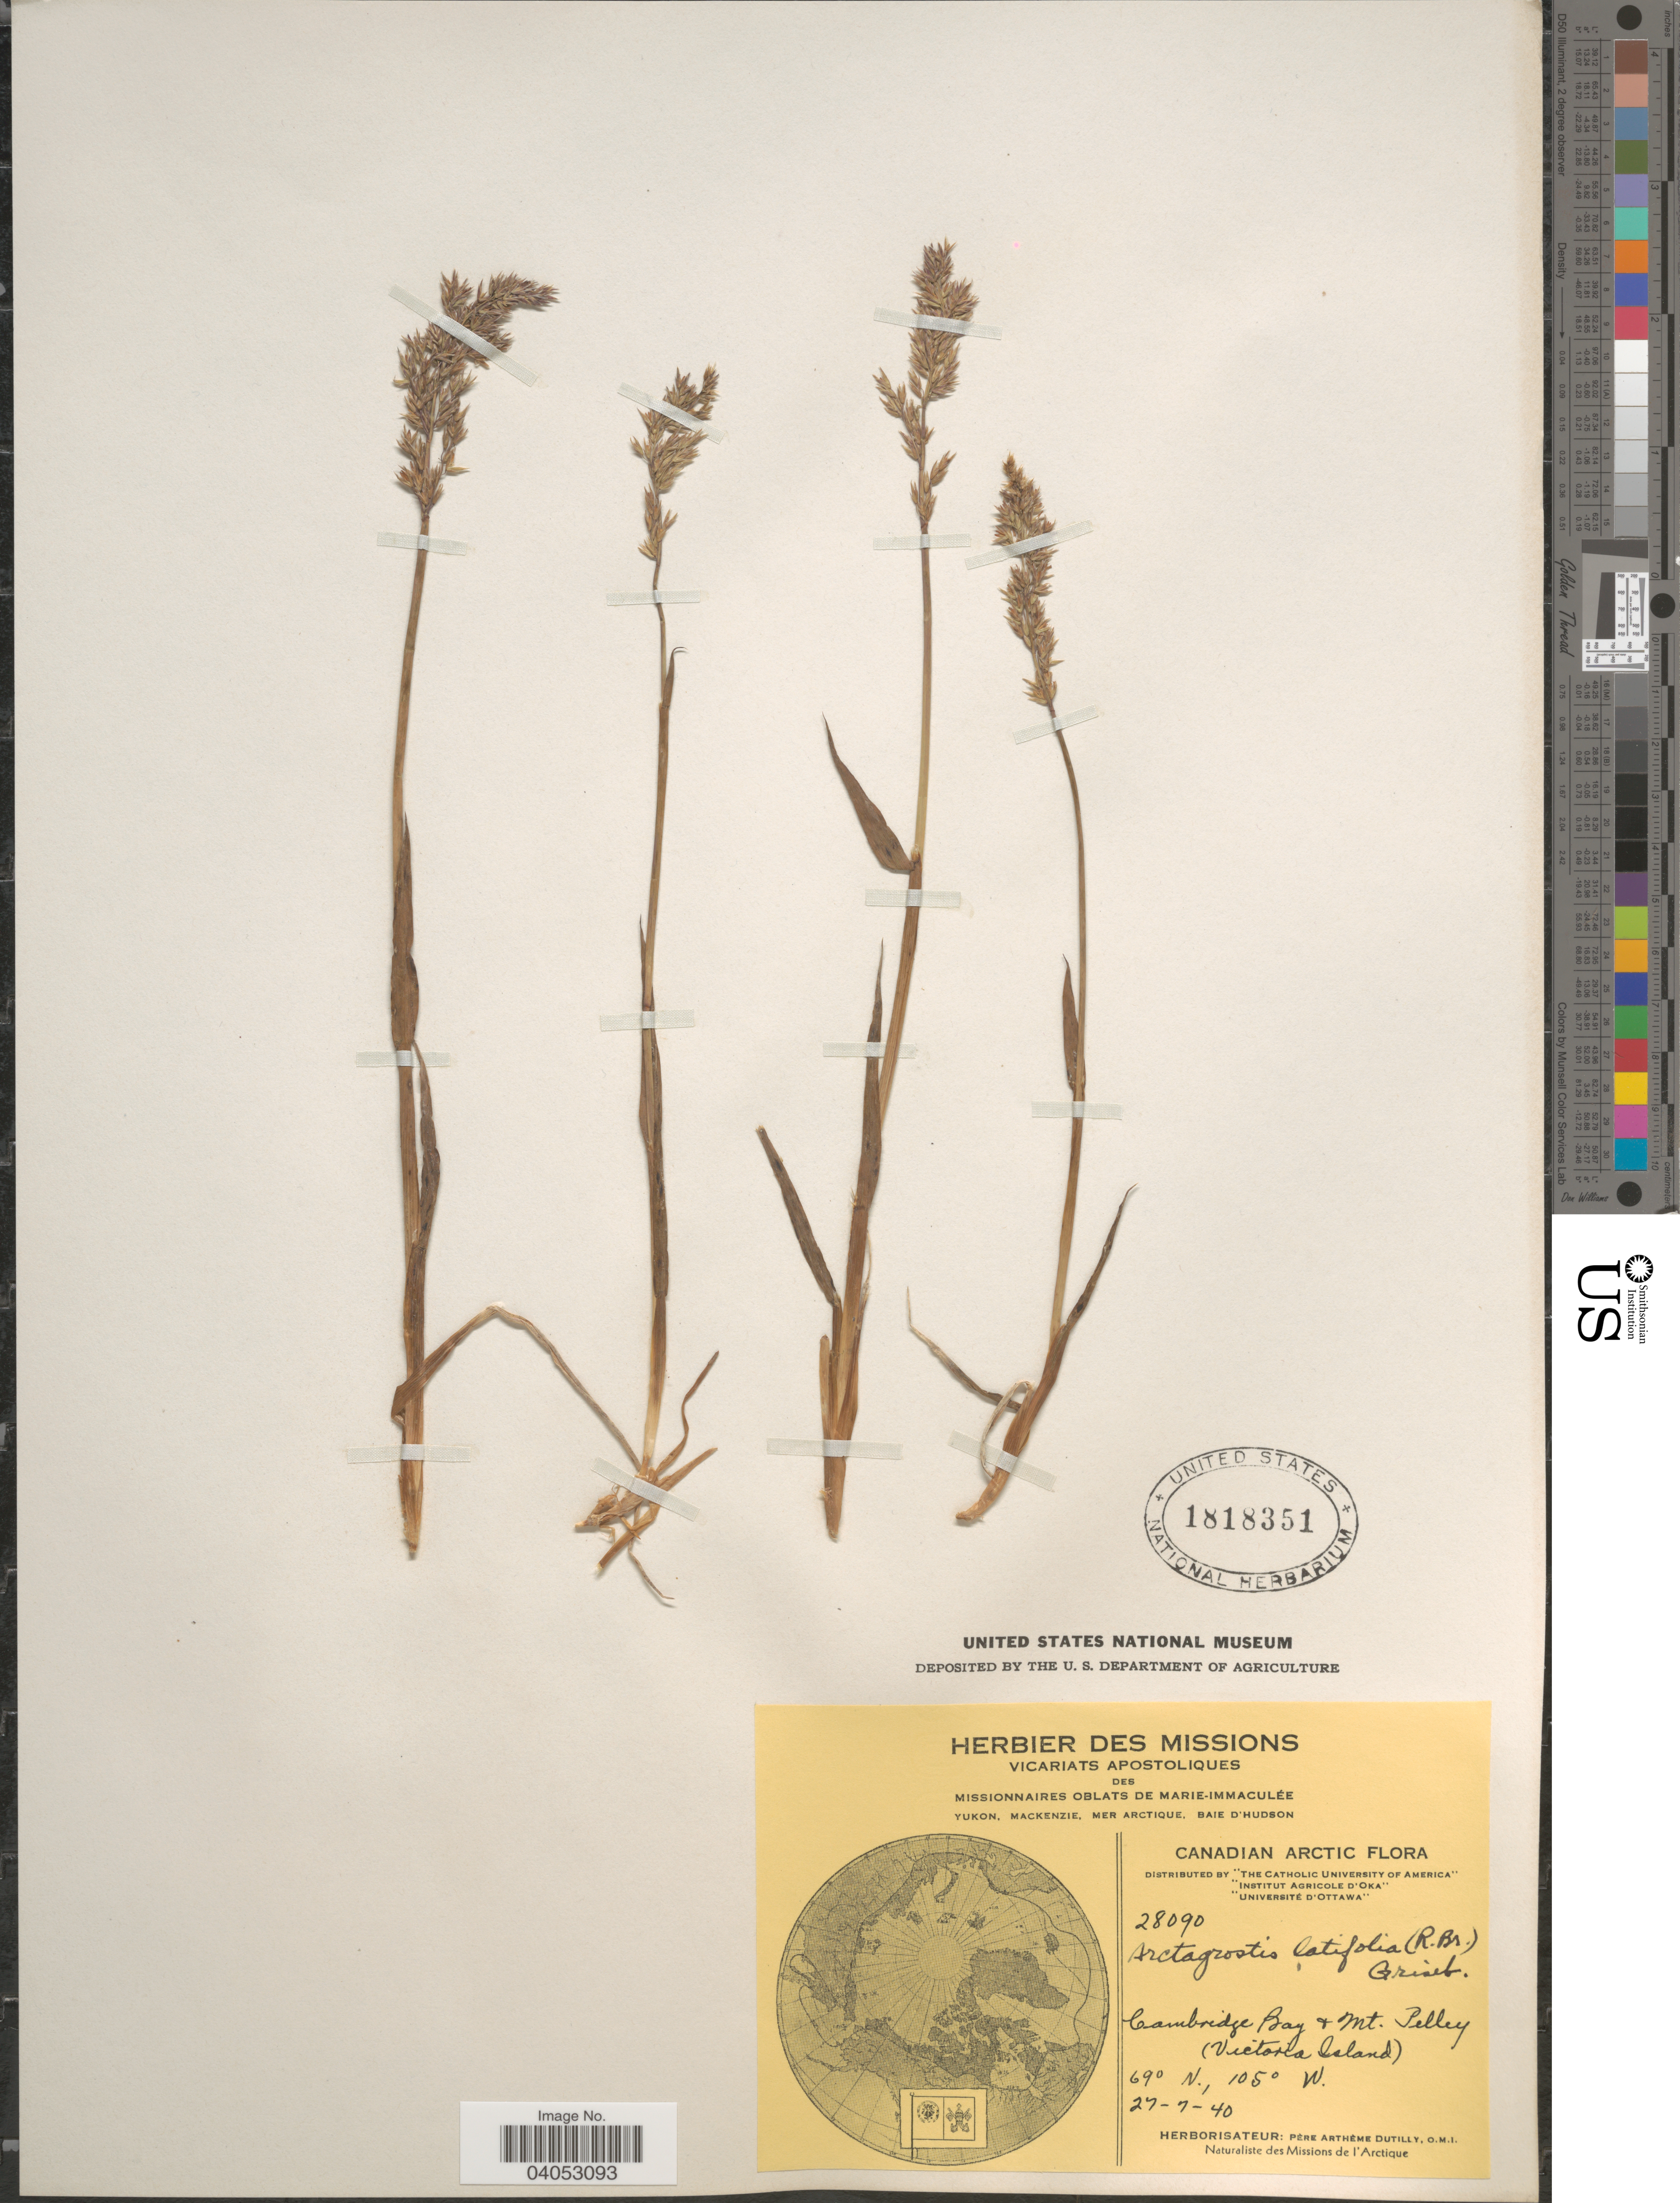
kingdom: Plantae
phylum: Tracheophyta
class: Liliopsida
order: Poales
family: Poaceae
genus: Arctagrostis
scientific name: Arctagrostis latifolia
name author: (R. Br.) Griseb.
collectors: P. Dutilly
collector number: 28090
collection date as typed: Transcribed d/m/y: 27/7/40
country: Canada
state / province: Nunavut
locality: Canadian Arctic. Cambridge Bay + Mt. Pelley (Victoria Island).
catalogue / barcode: US 1818351